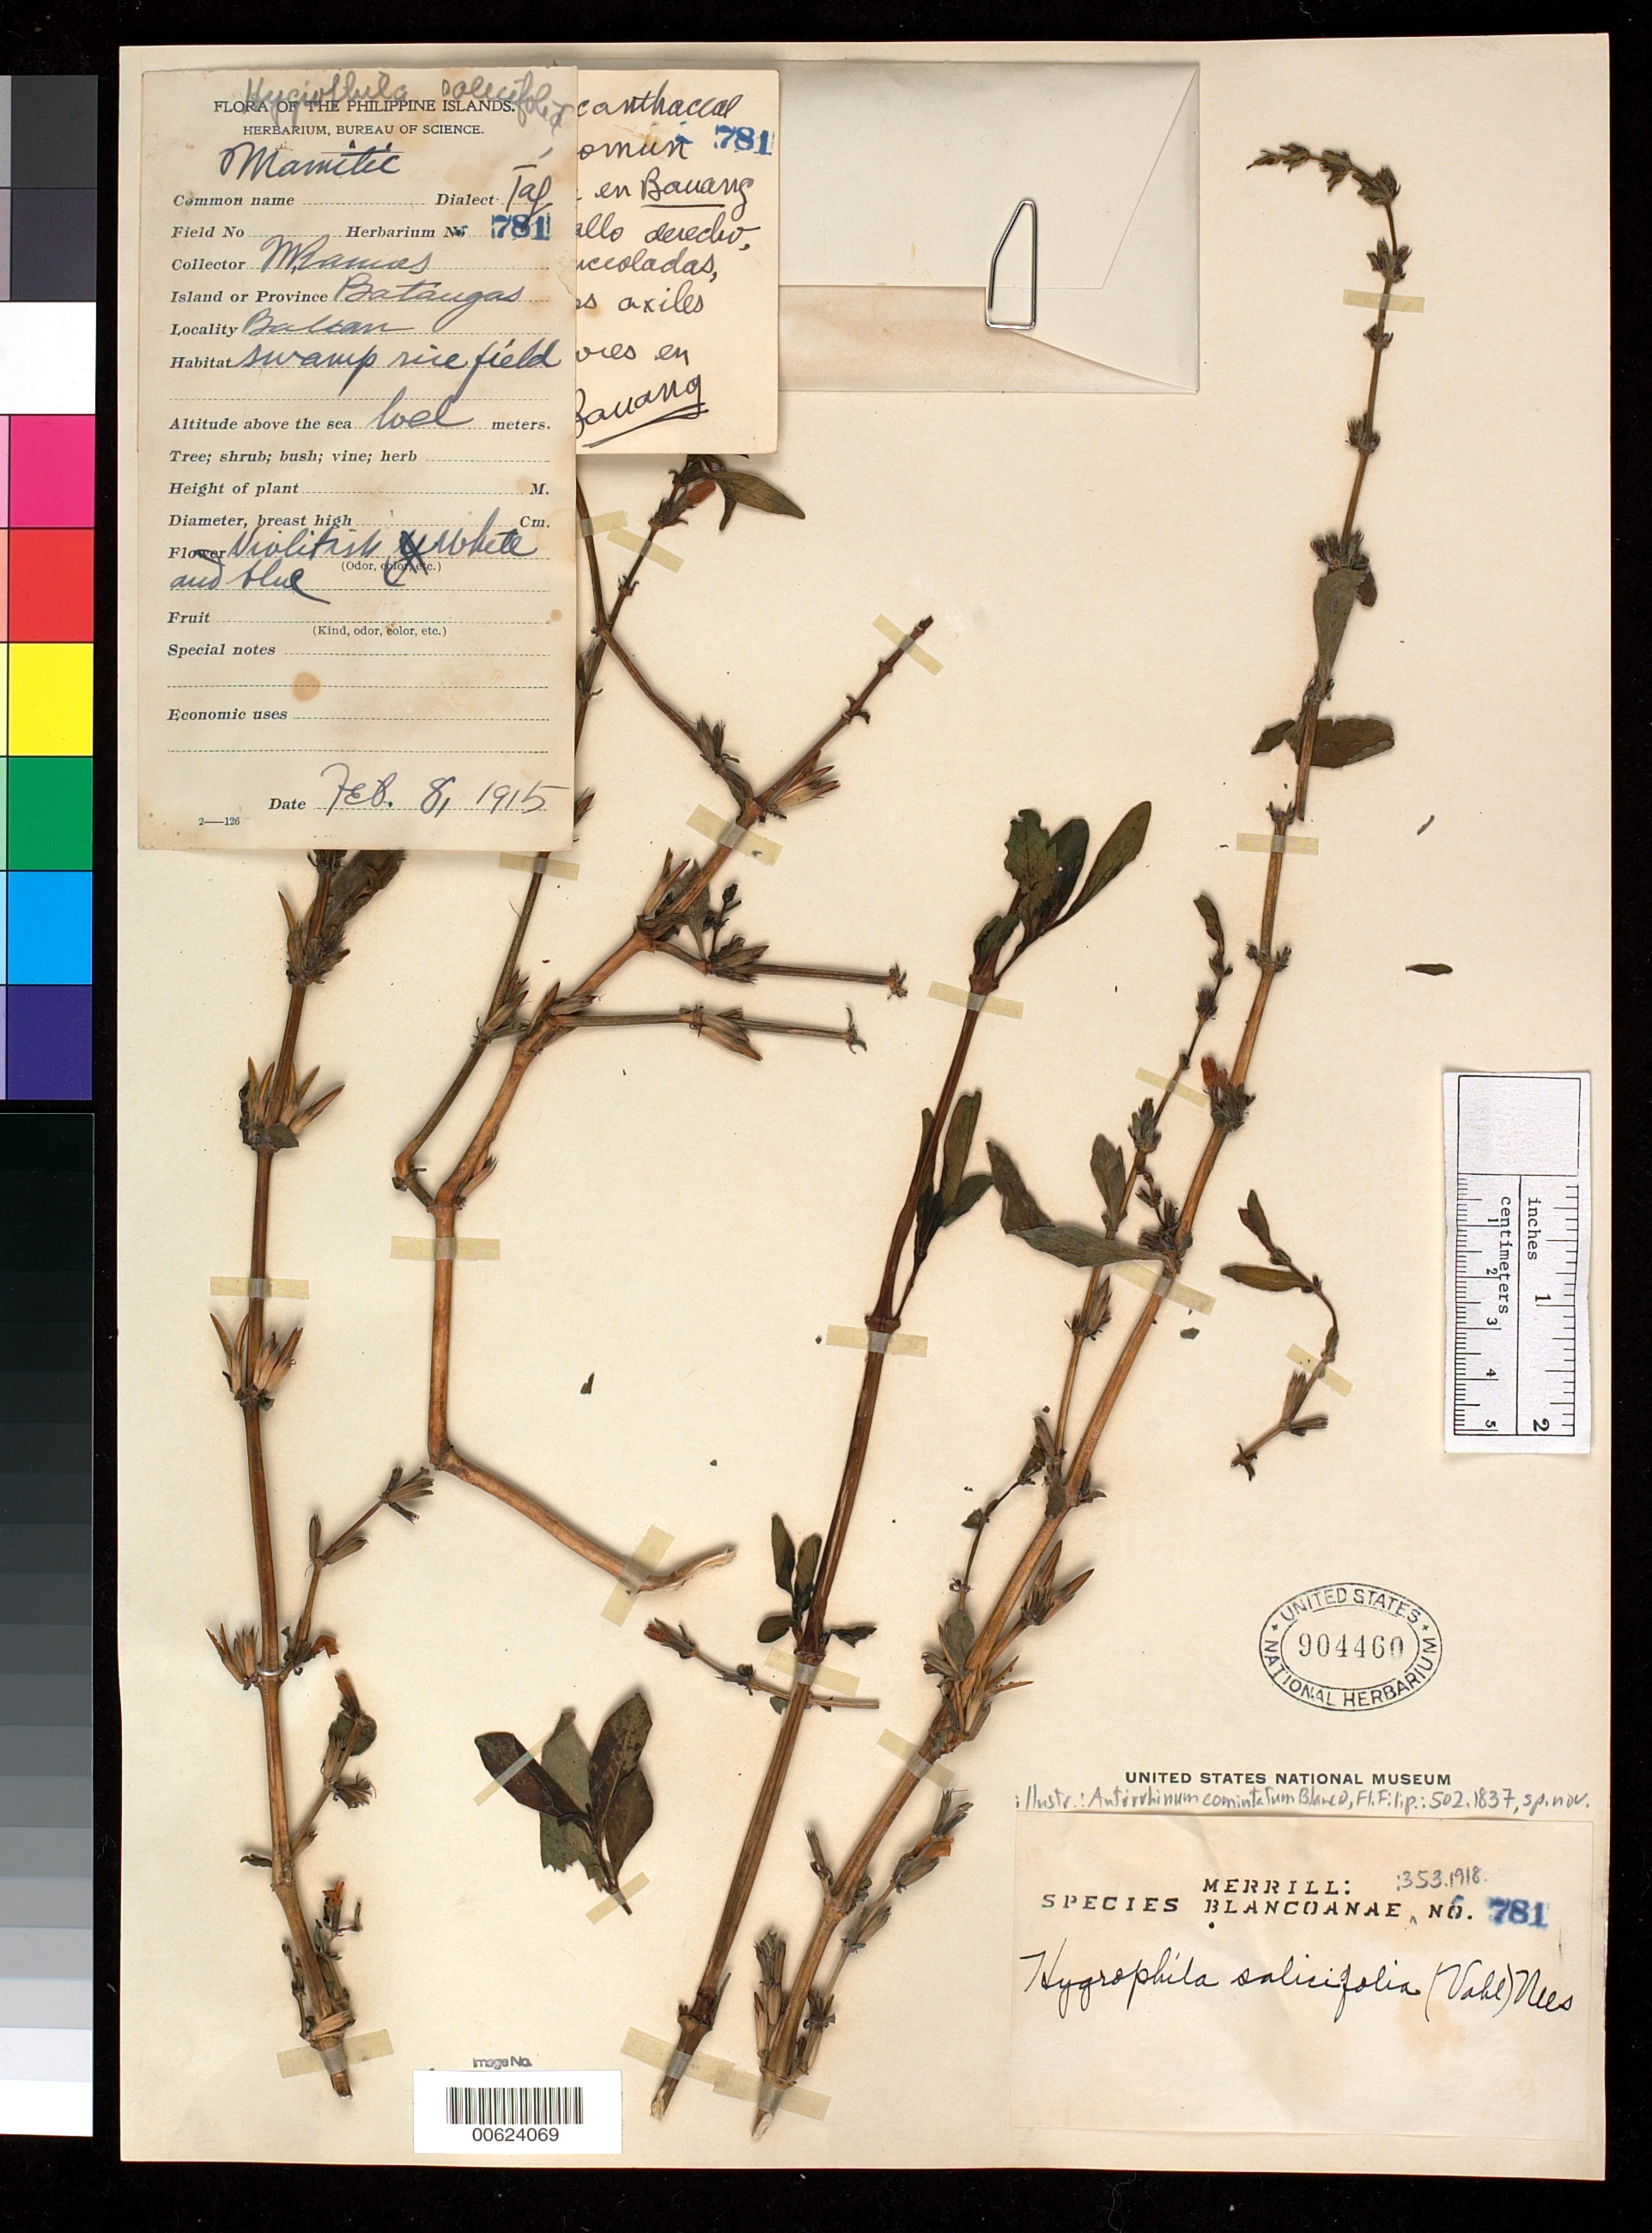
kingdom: Plantae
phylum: Tracheophyta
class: Magnoliopsida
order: Lamiales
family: Plantaginaceae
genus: Antirrhinum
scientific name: Antirrhinum comintanum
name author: Blanco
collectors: M. Ramos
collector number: Sp. Blancoan. 0781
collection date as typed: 08 Feb 1915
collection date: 1915-02-08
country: Philippines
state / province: Calabarzon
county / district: Batangas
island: Luzon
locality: Bauang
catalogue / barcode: US 904460